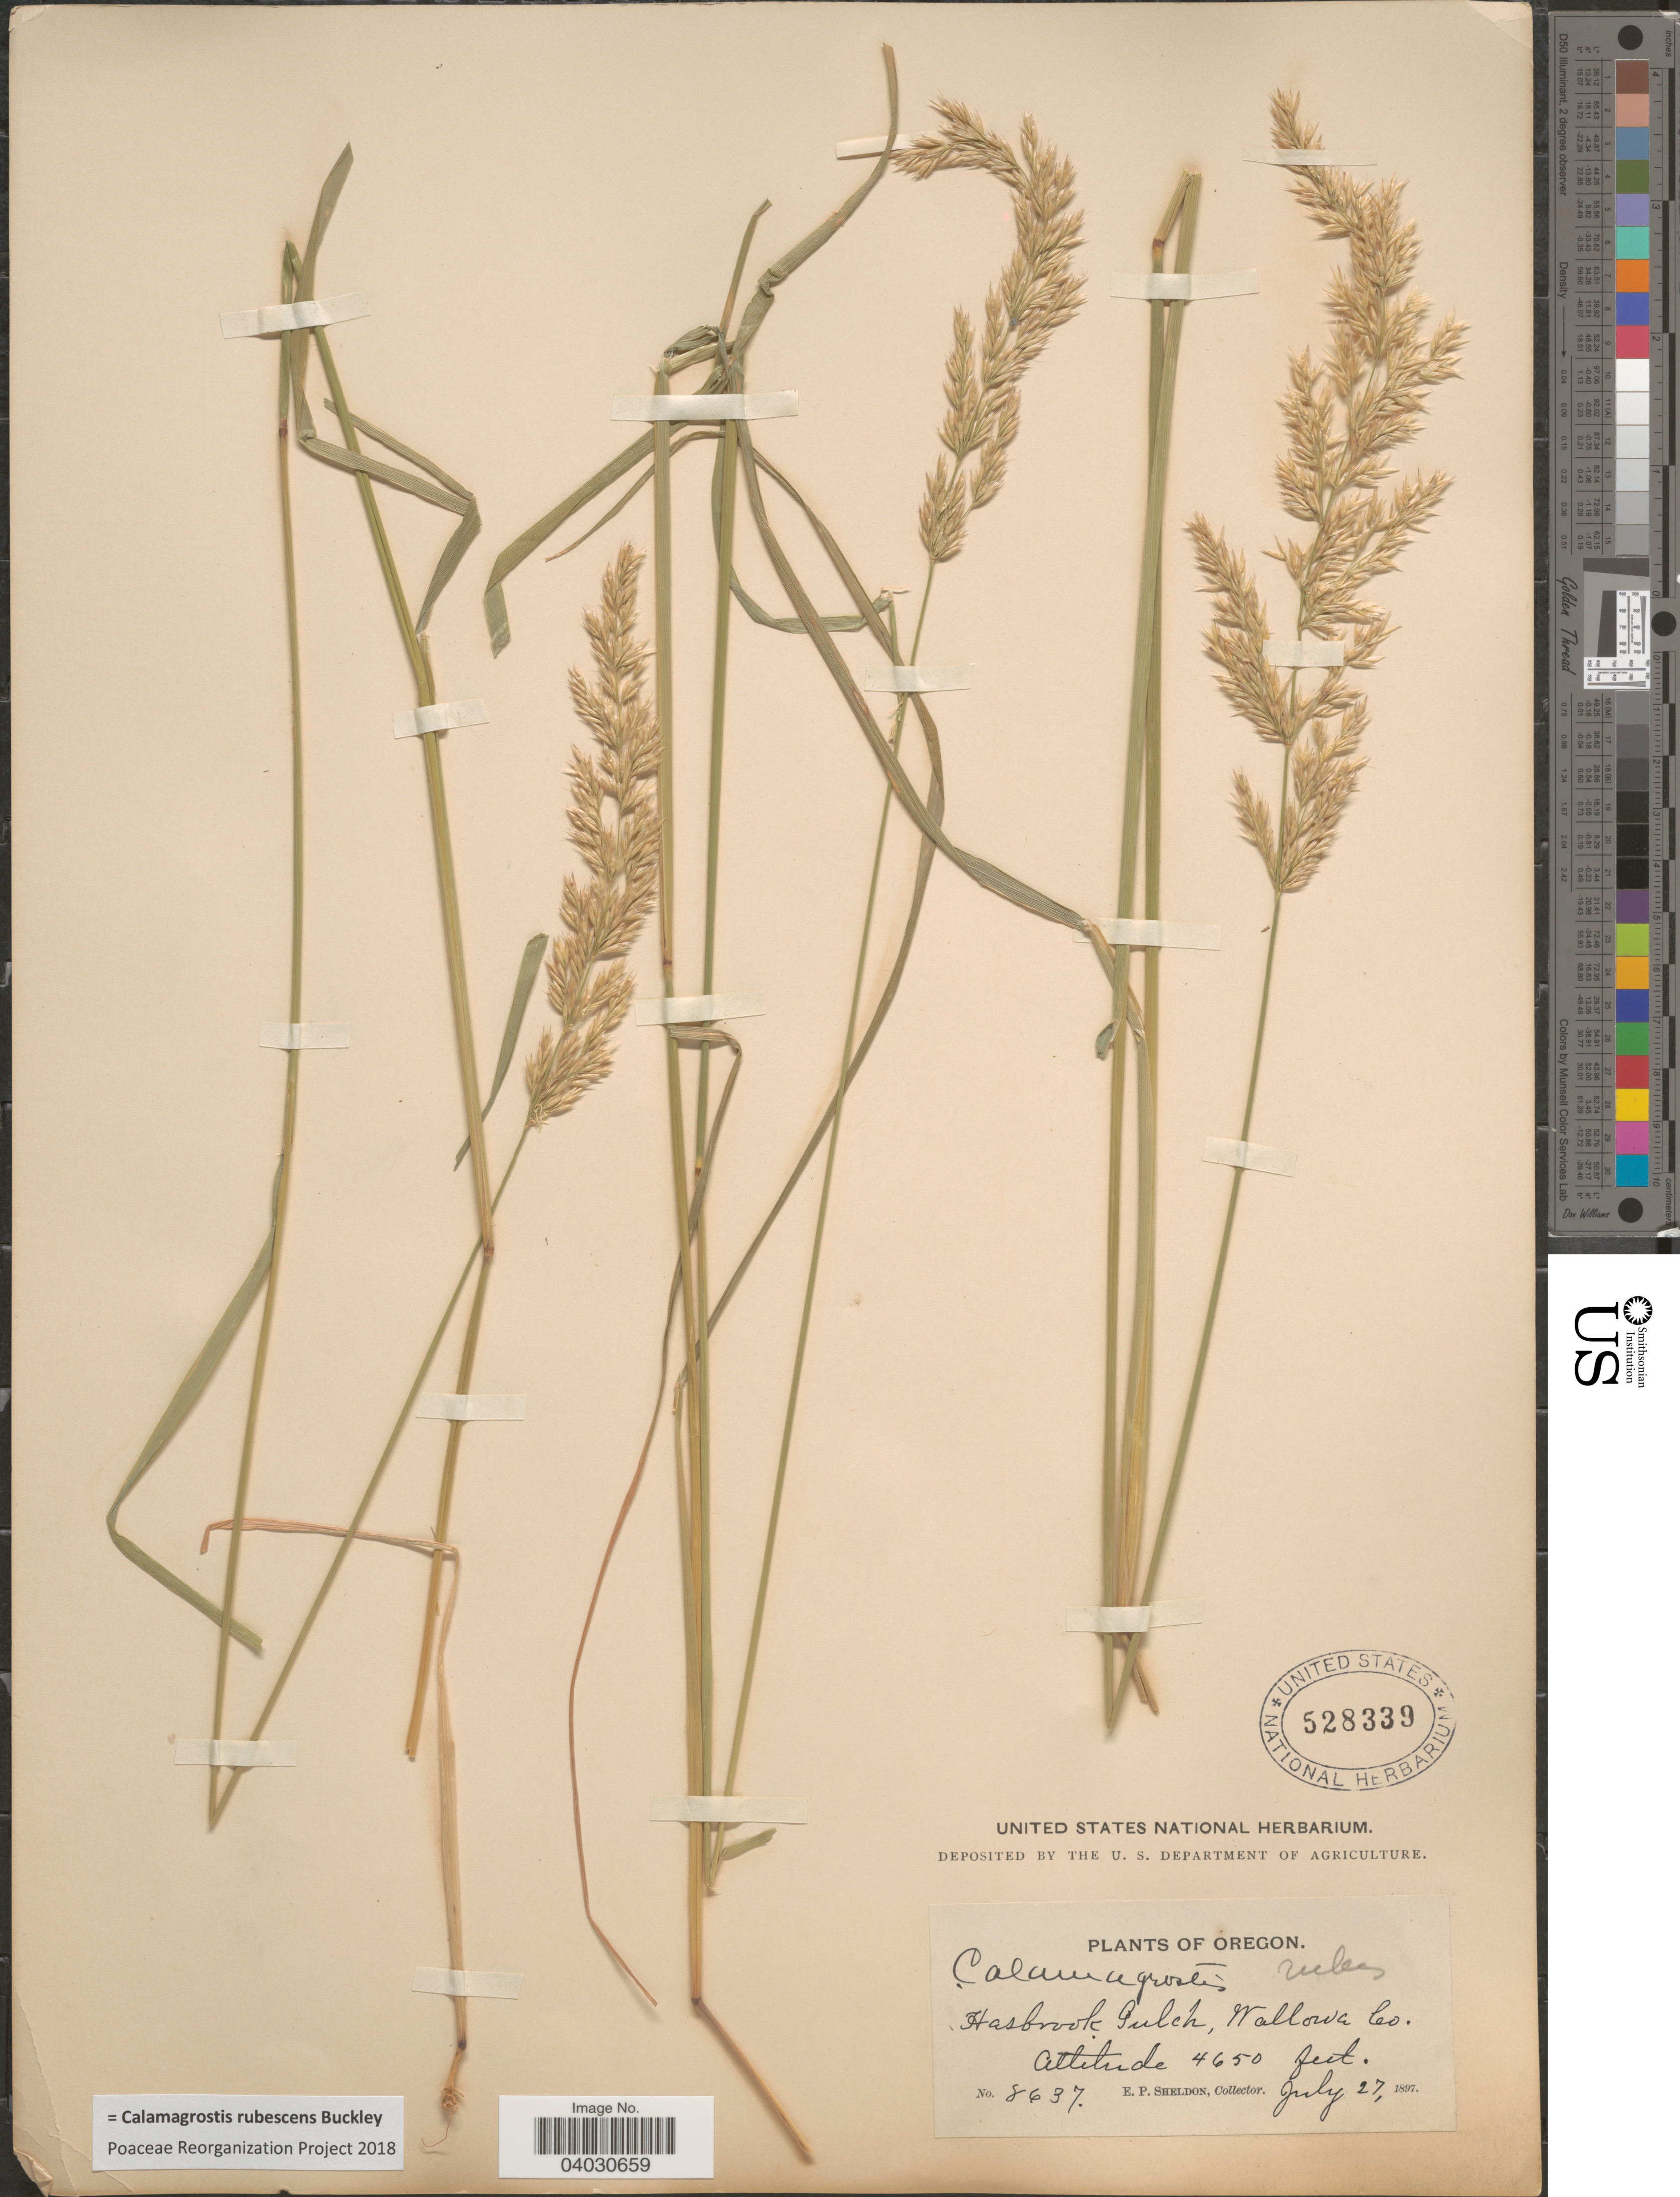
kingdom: Plantae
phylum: Tracheophyta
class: Liliopsida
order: Poales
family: Poaceae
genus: Calamagrostis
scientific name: Calamagrostis rubescens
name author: Buckley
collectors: E. P. Sheldon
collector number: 8637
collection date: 1897-07-27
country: United States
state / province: Oregon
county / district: Wallowa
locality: Hasbrook Gulch, Wallowa Co.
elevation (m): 1417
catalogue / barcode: US 528339